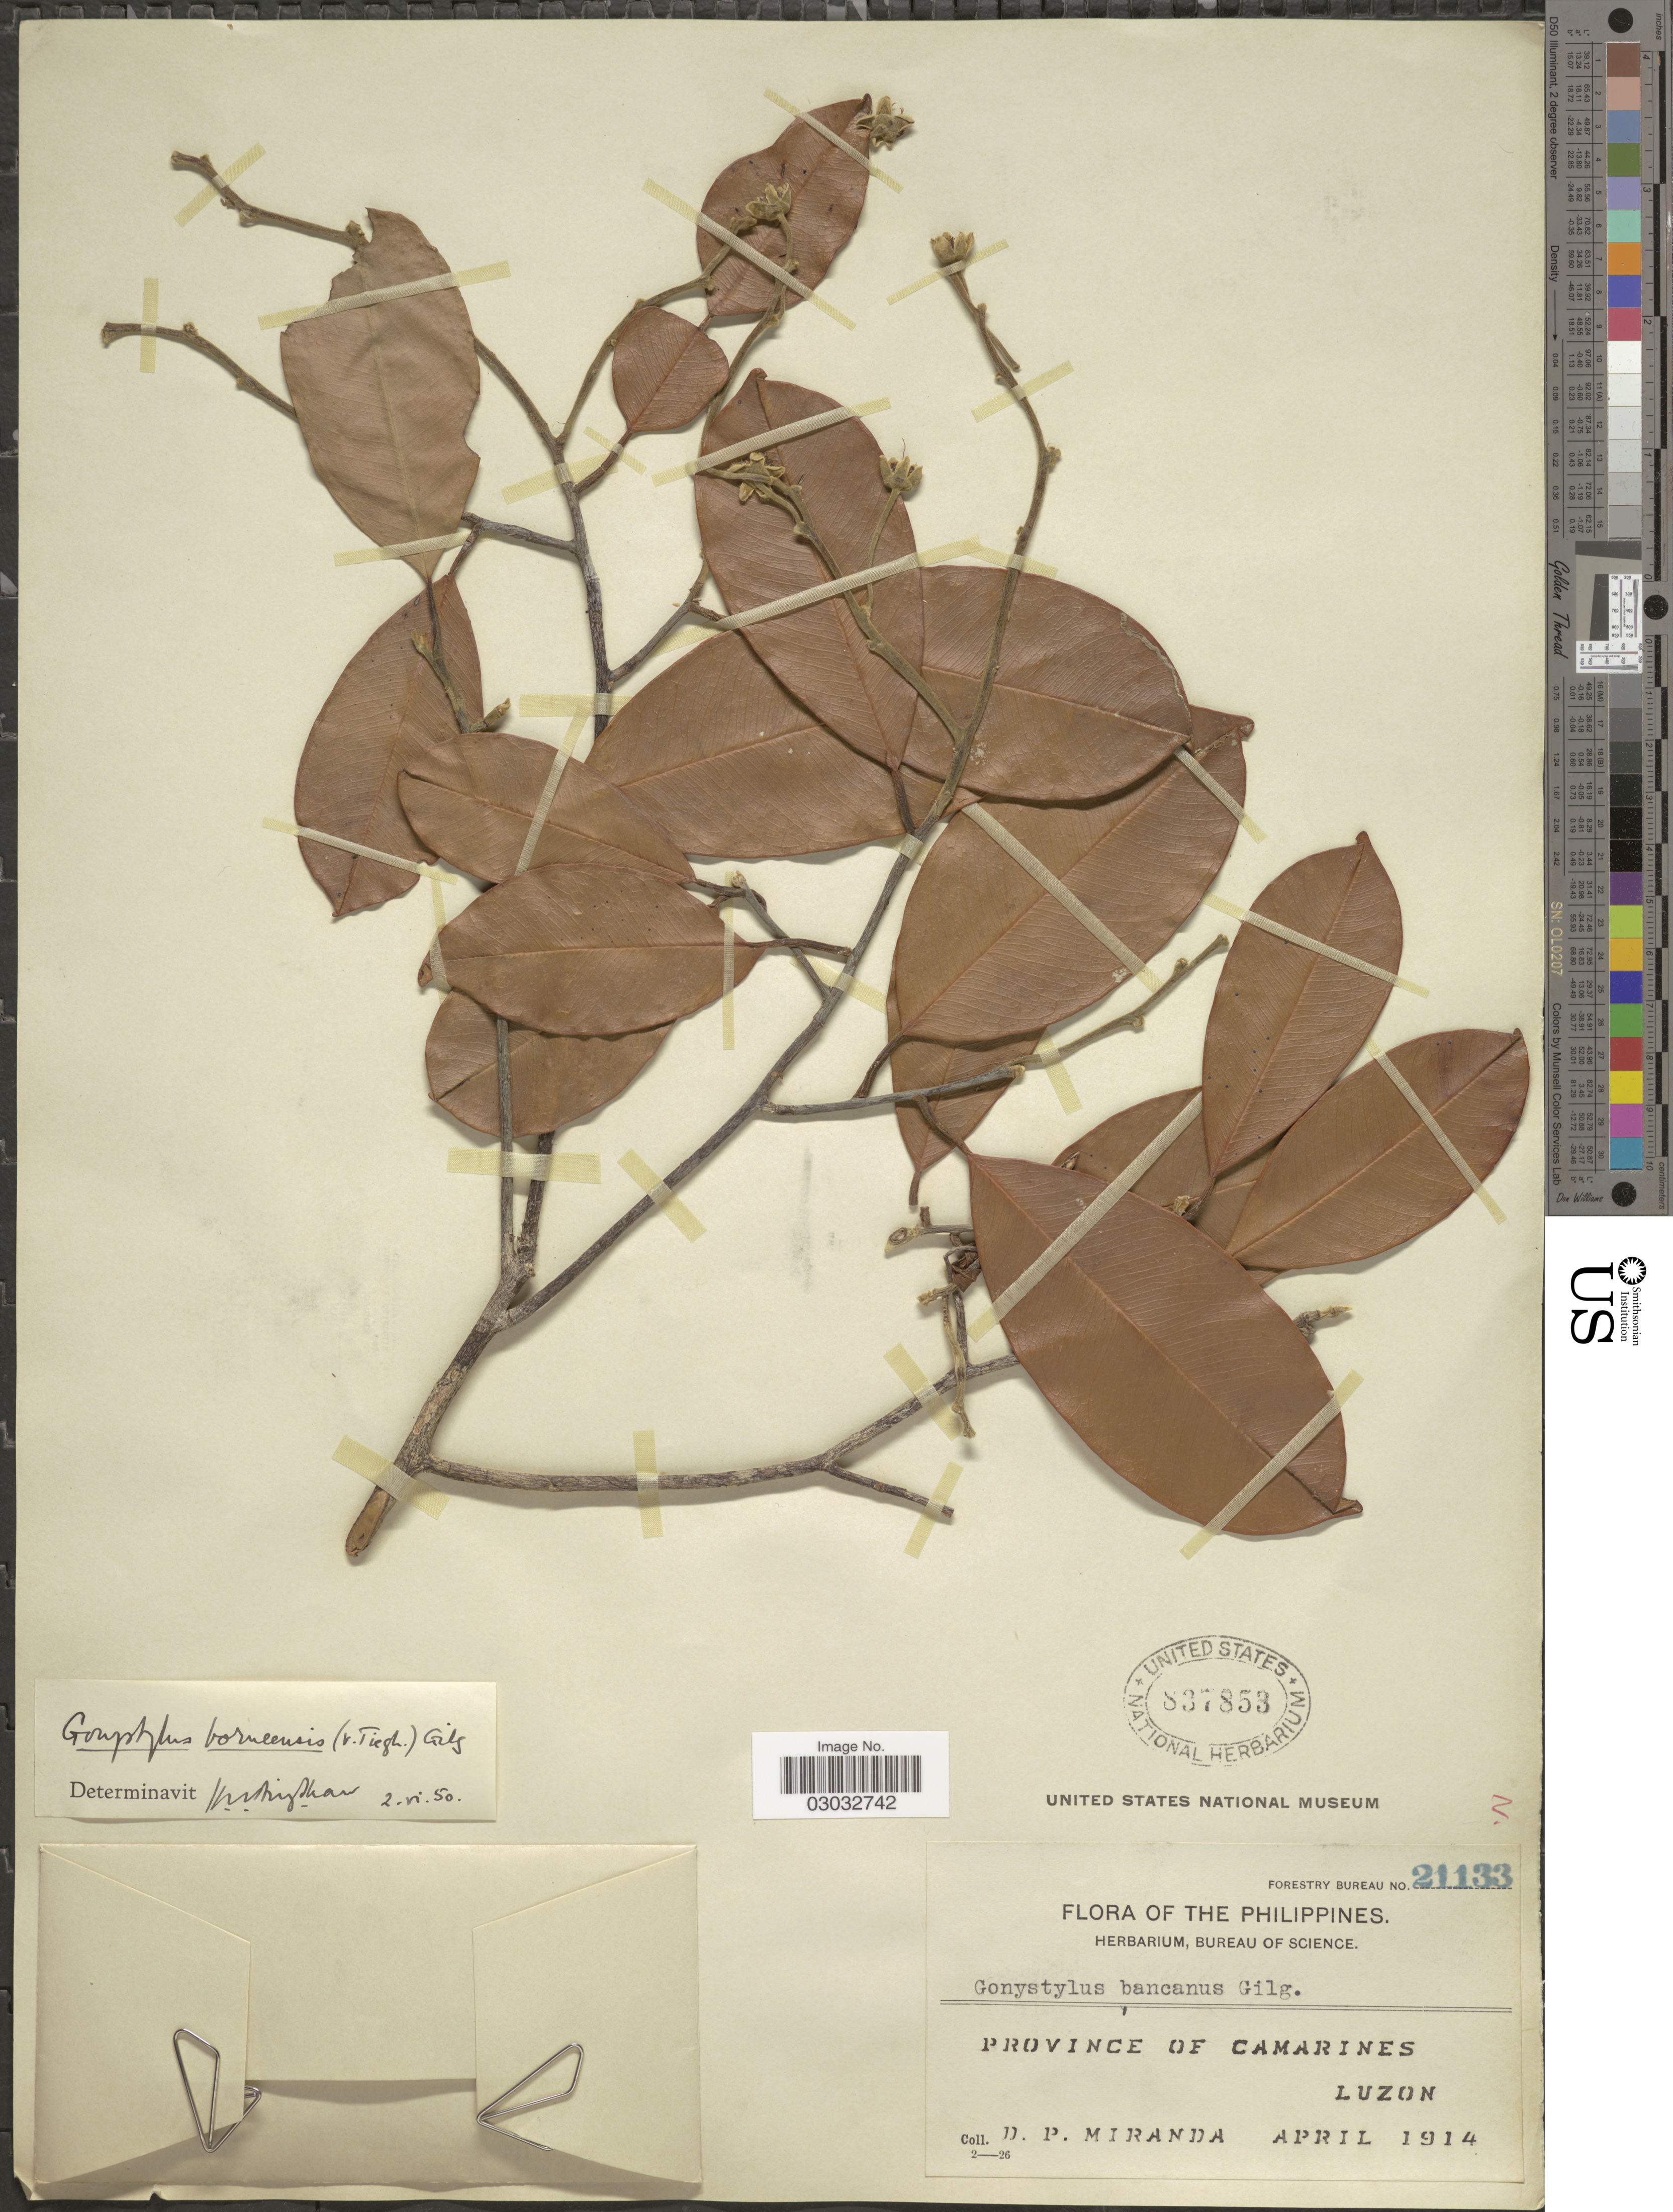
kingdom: Plantae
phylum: Tracheophyta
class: Magnoliopsida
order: Malvales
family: Thymelaeaceae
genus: Gonystylus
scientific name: Gonystylus macrophyllus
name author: (Miq.) Airy Shaw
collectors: D. P. Miranda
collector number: Forestry Bureau 21133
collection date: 1914-04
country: Philippines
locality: Province of Camarines, Luzon.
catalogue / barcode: US 837853